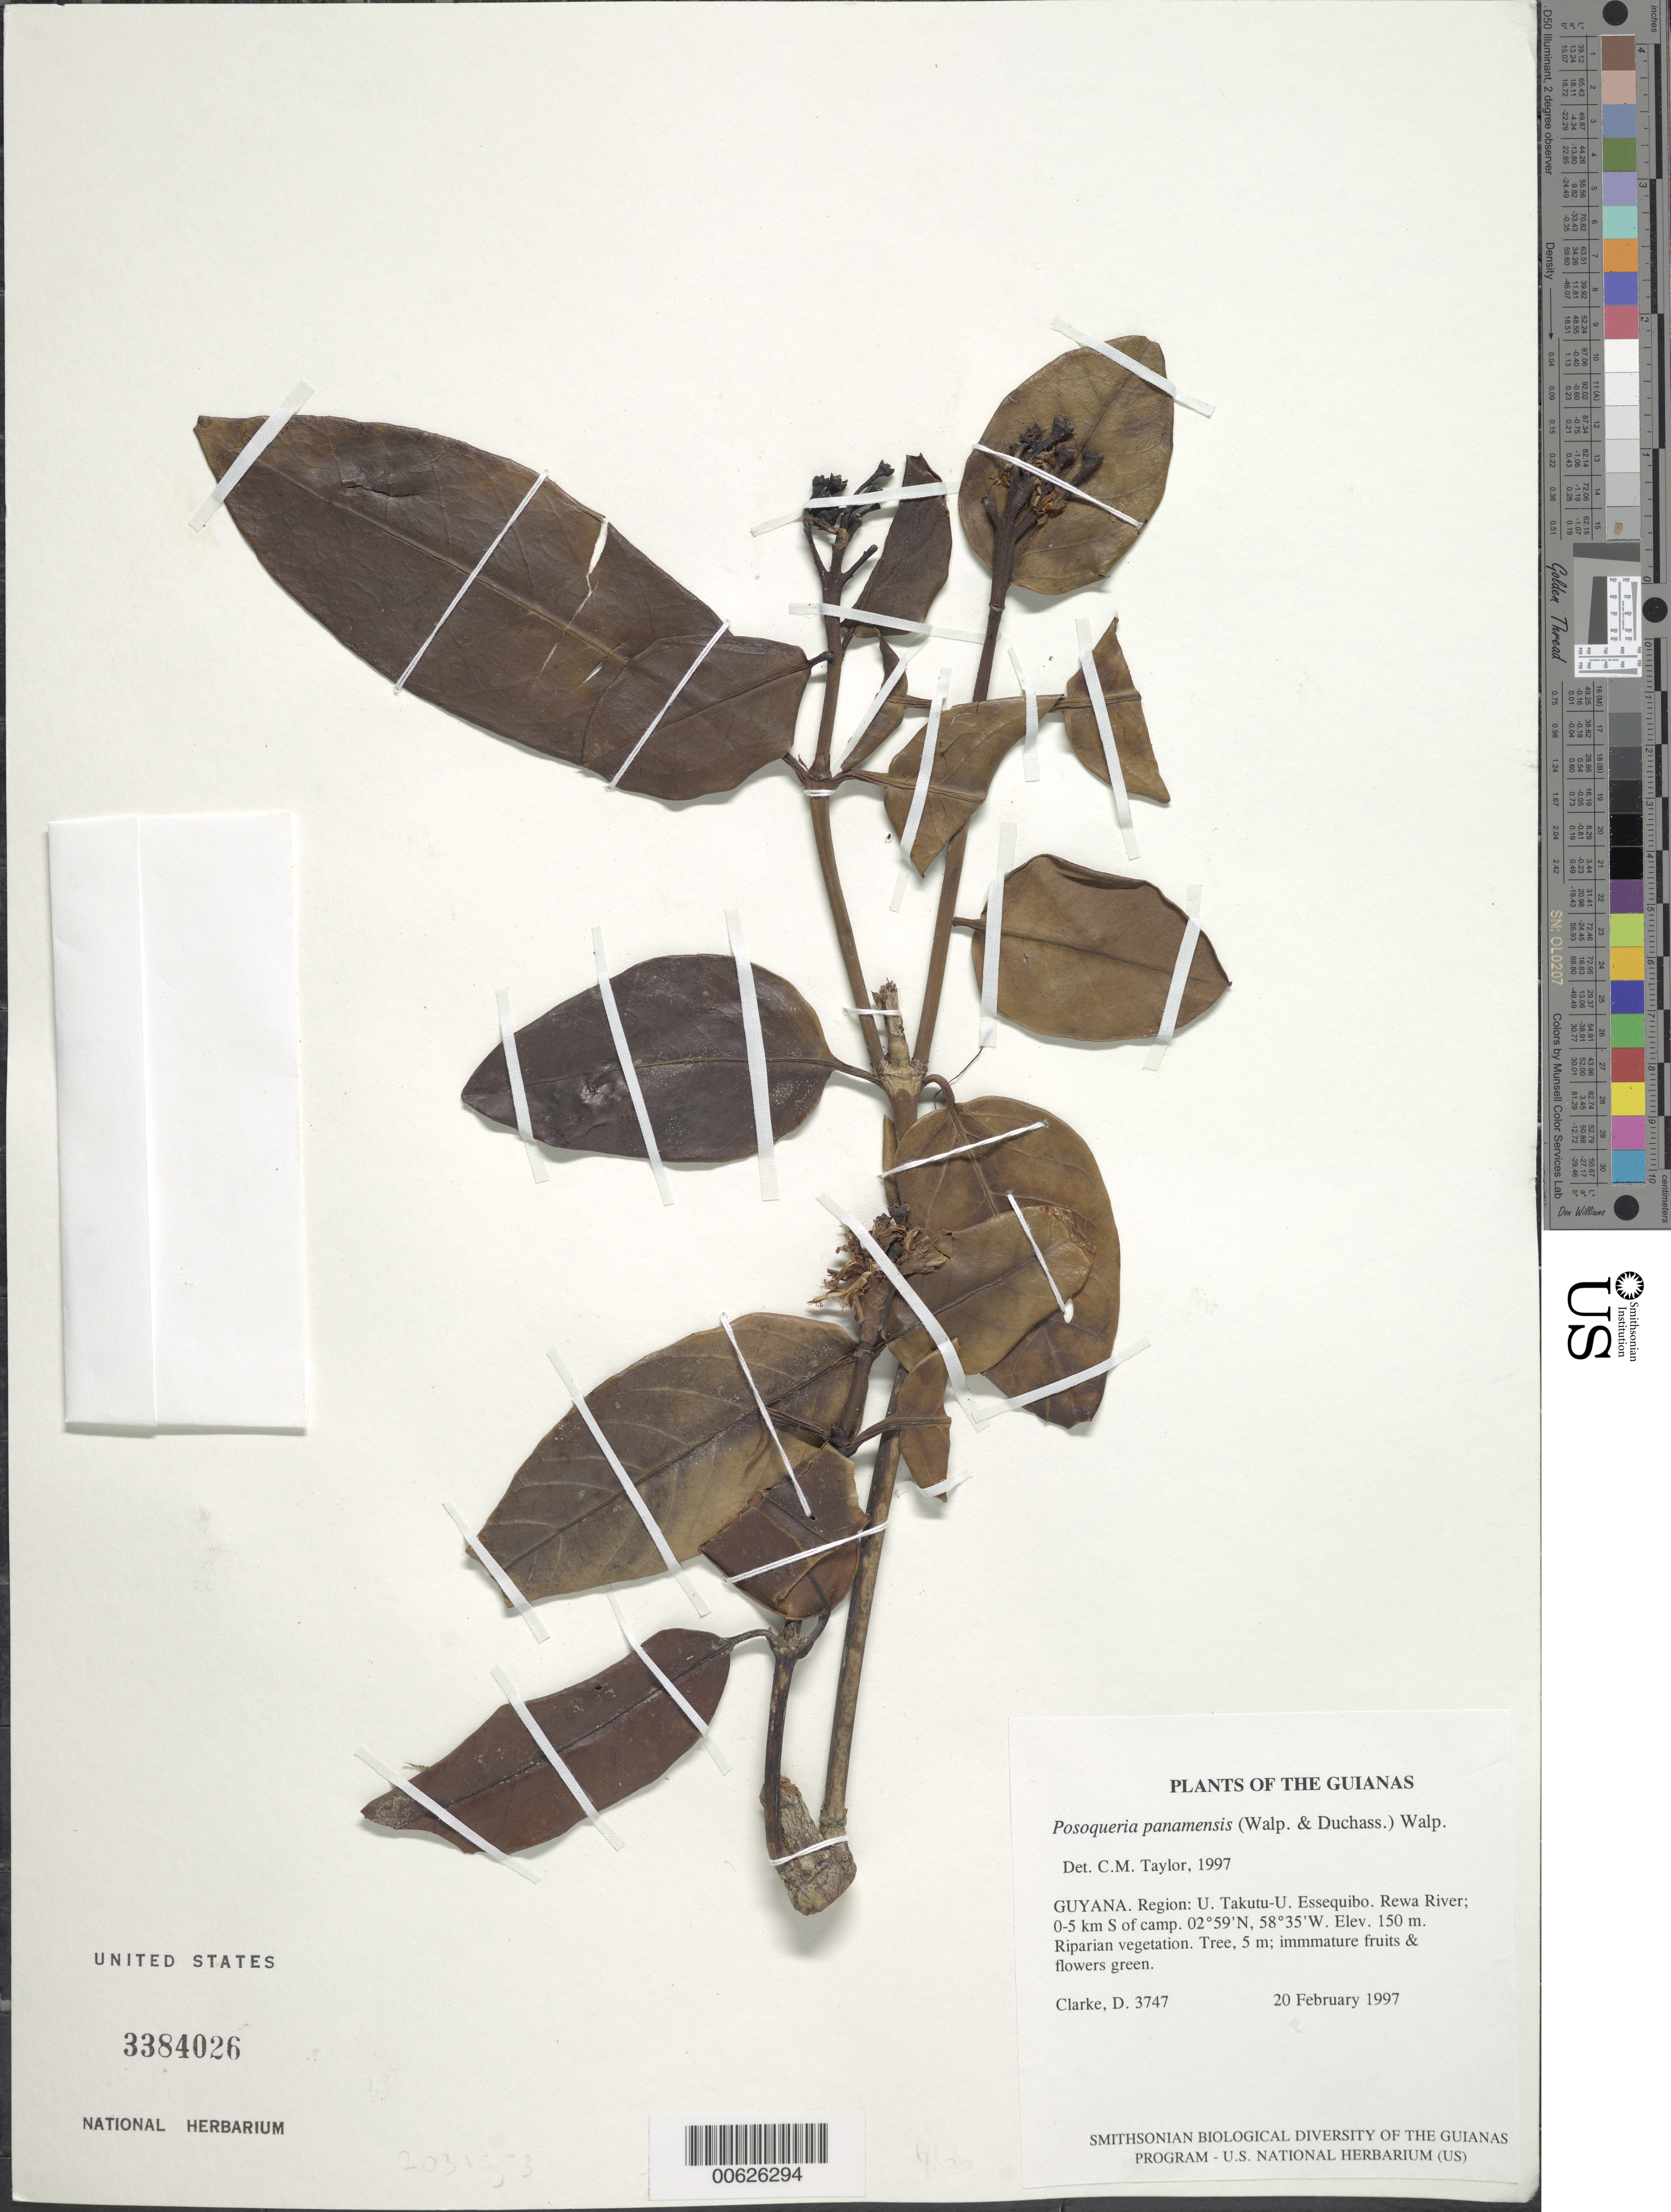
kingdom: Plantae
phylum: Tracheophyta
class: Magnoliopsida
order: Gentianales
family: Rubiaceae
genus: Posoqueria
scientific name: Posoqueria latifolia subsp. latifolia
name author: (Rudge) Roem. & Schult.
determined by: Taylor, Charlotte M.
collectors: H. D. Clarke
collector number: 3747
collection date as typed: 20 February 1997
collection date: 1997-02-20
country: Guyana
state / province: U. Takutu-U. Essequibo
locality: Rewa River; 0-5 km S of camp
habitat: Riparian vegetation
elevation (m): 150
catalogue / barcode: US 3384026